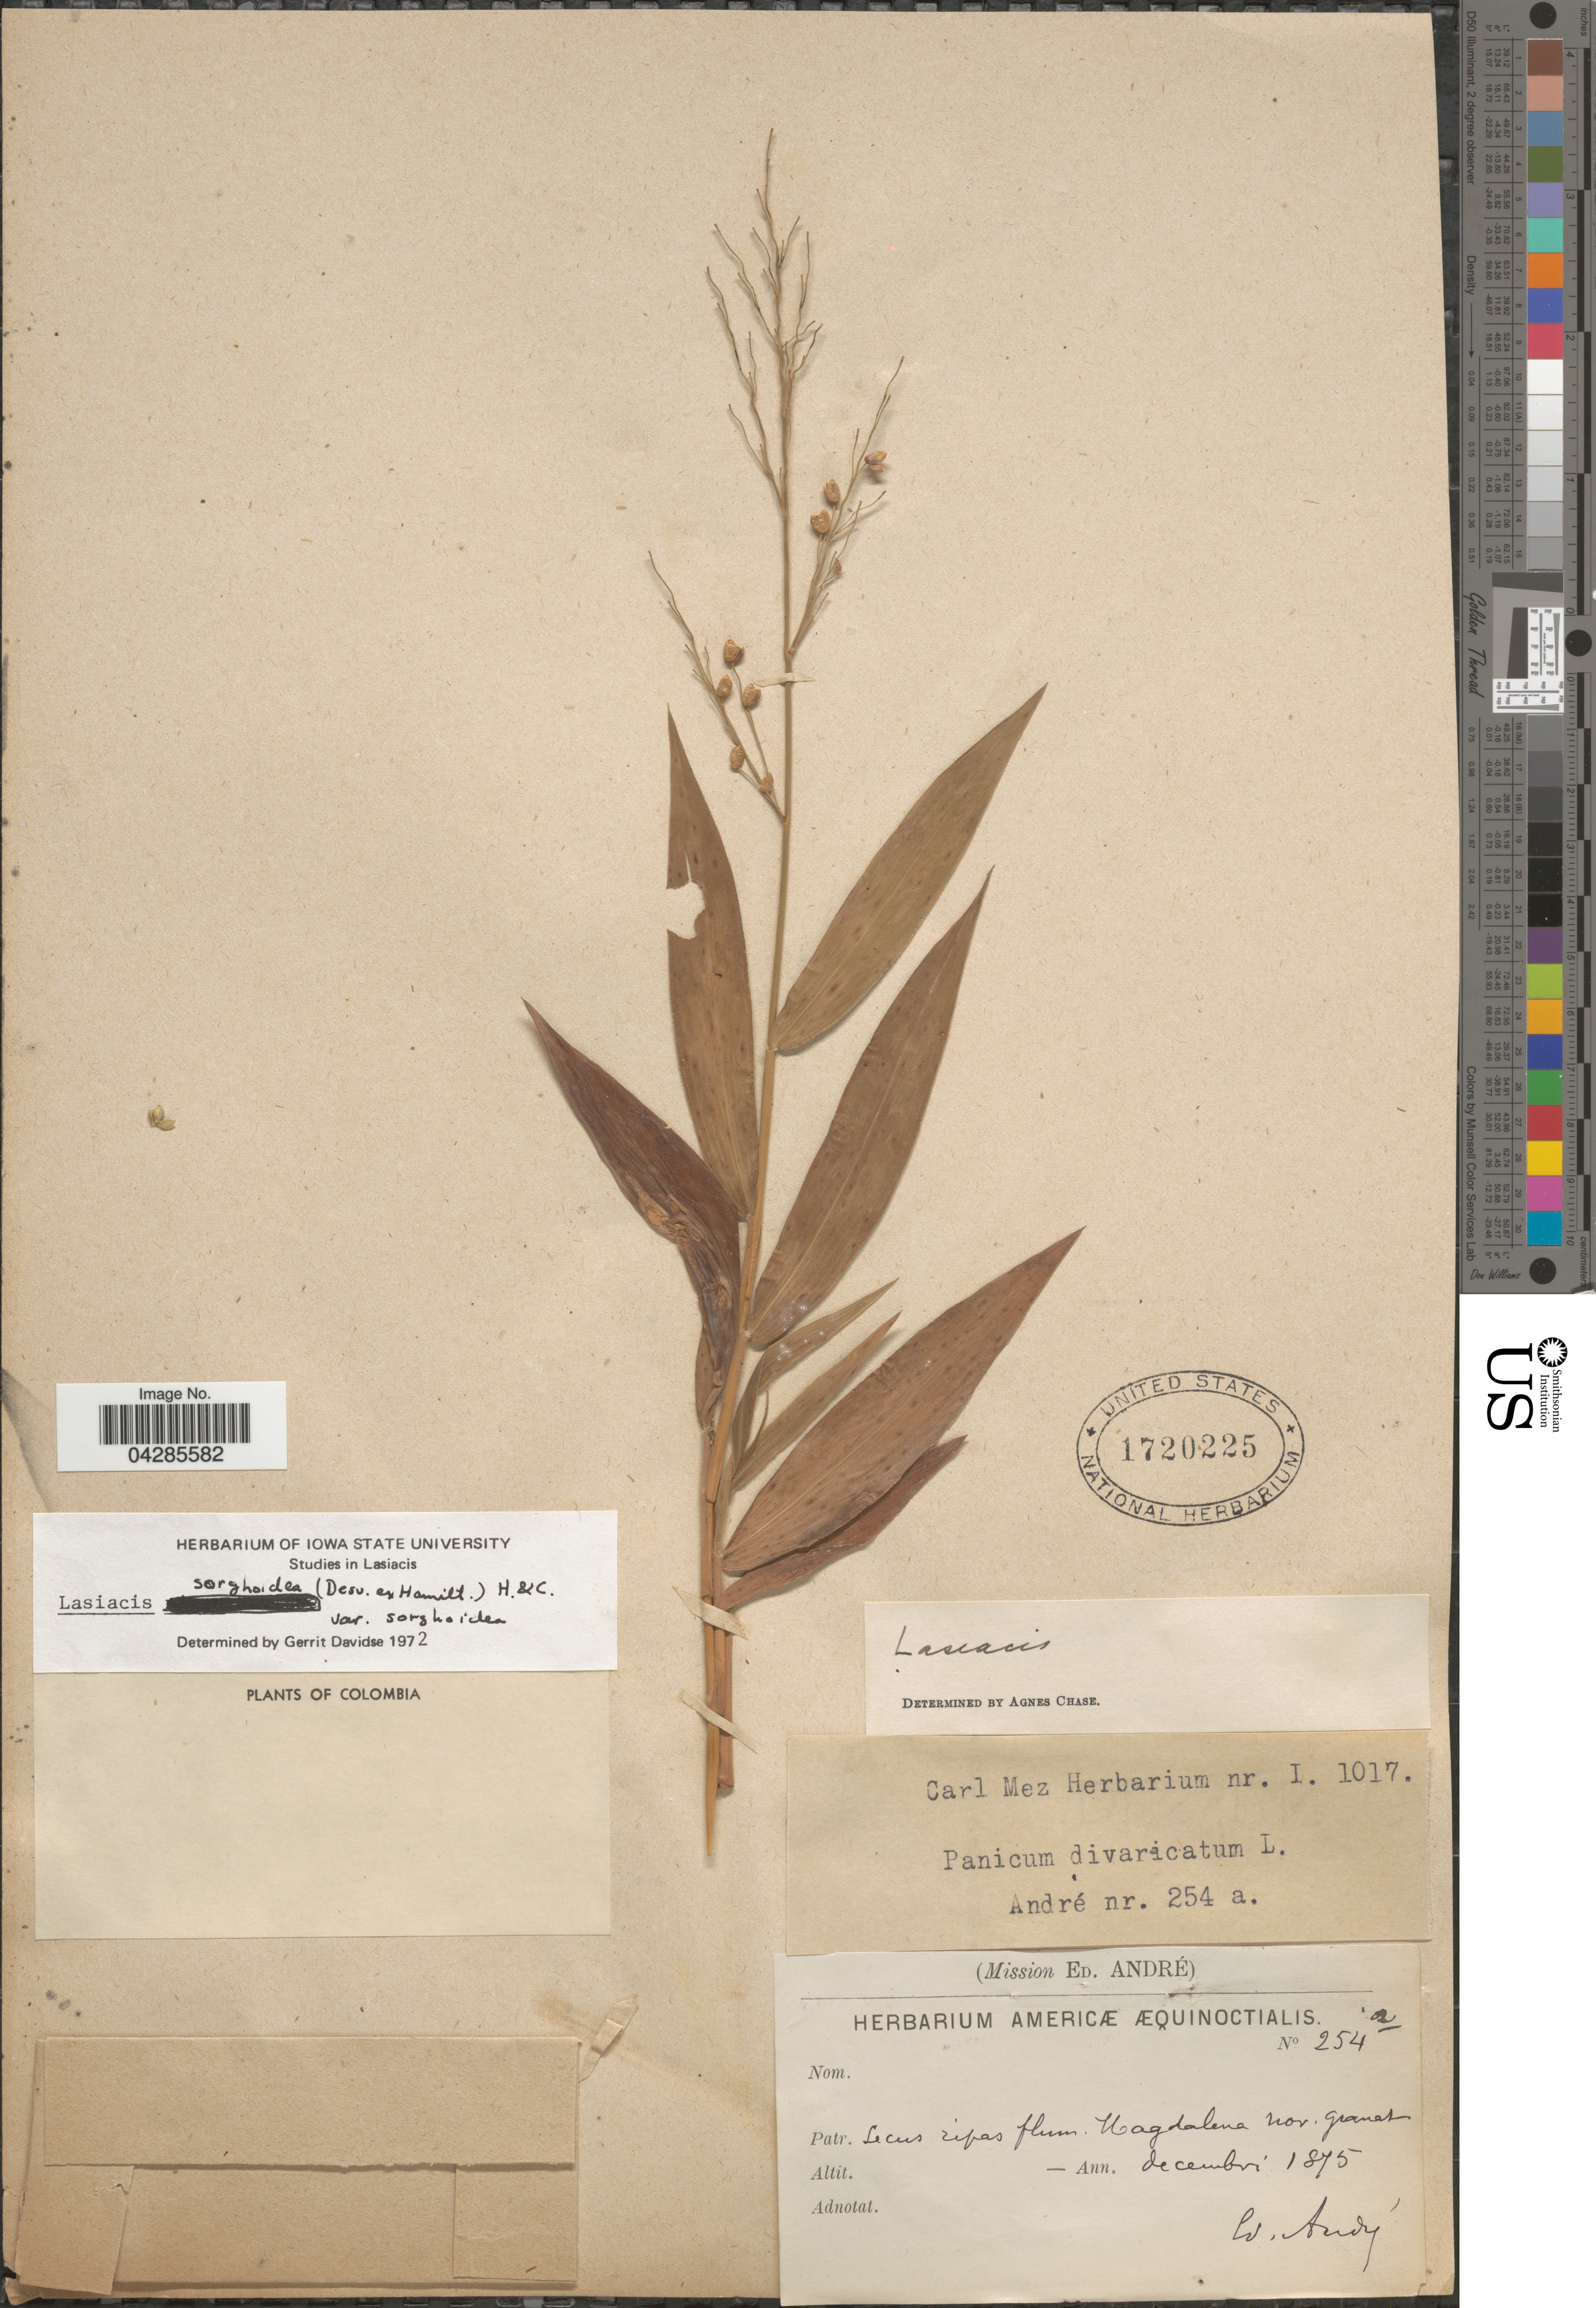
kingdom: Plantae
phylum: Tracheophyta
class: Liliopsida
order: Poales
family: Poaceae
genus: Lasiacis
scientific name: Lasiacis sorghoidea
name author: (Desv. ex Ham.) Hitchc. & Chase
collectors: É. F. André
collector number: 254a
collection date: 1875-12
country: Colombia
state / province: Magdalena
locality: Secus ripas flum. Magdalena Nov. Granat.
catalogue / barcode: US 1720225